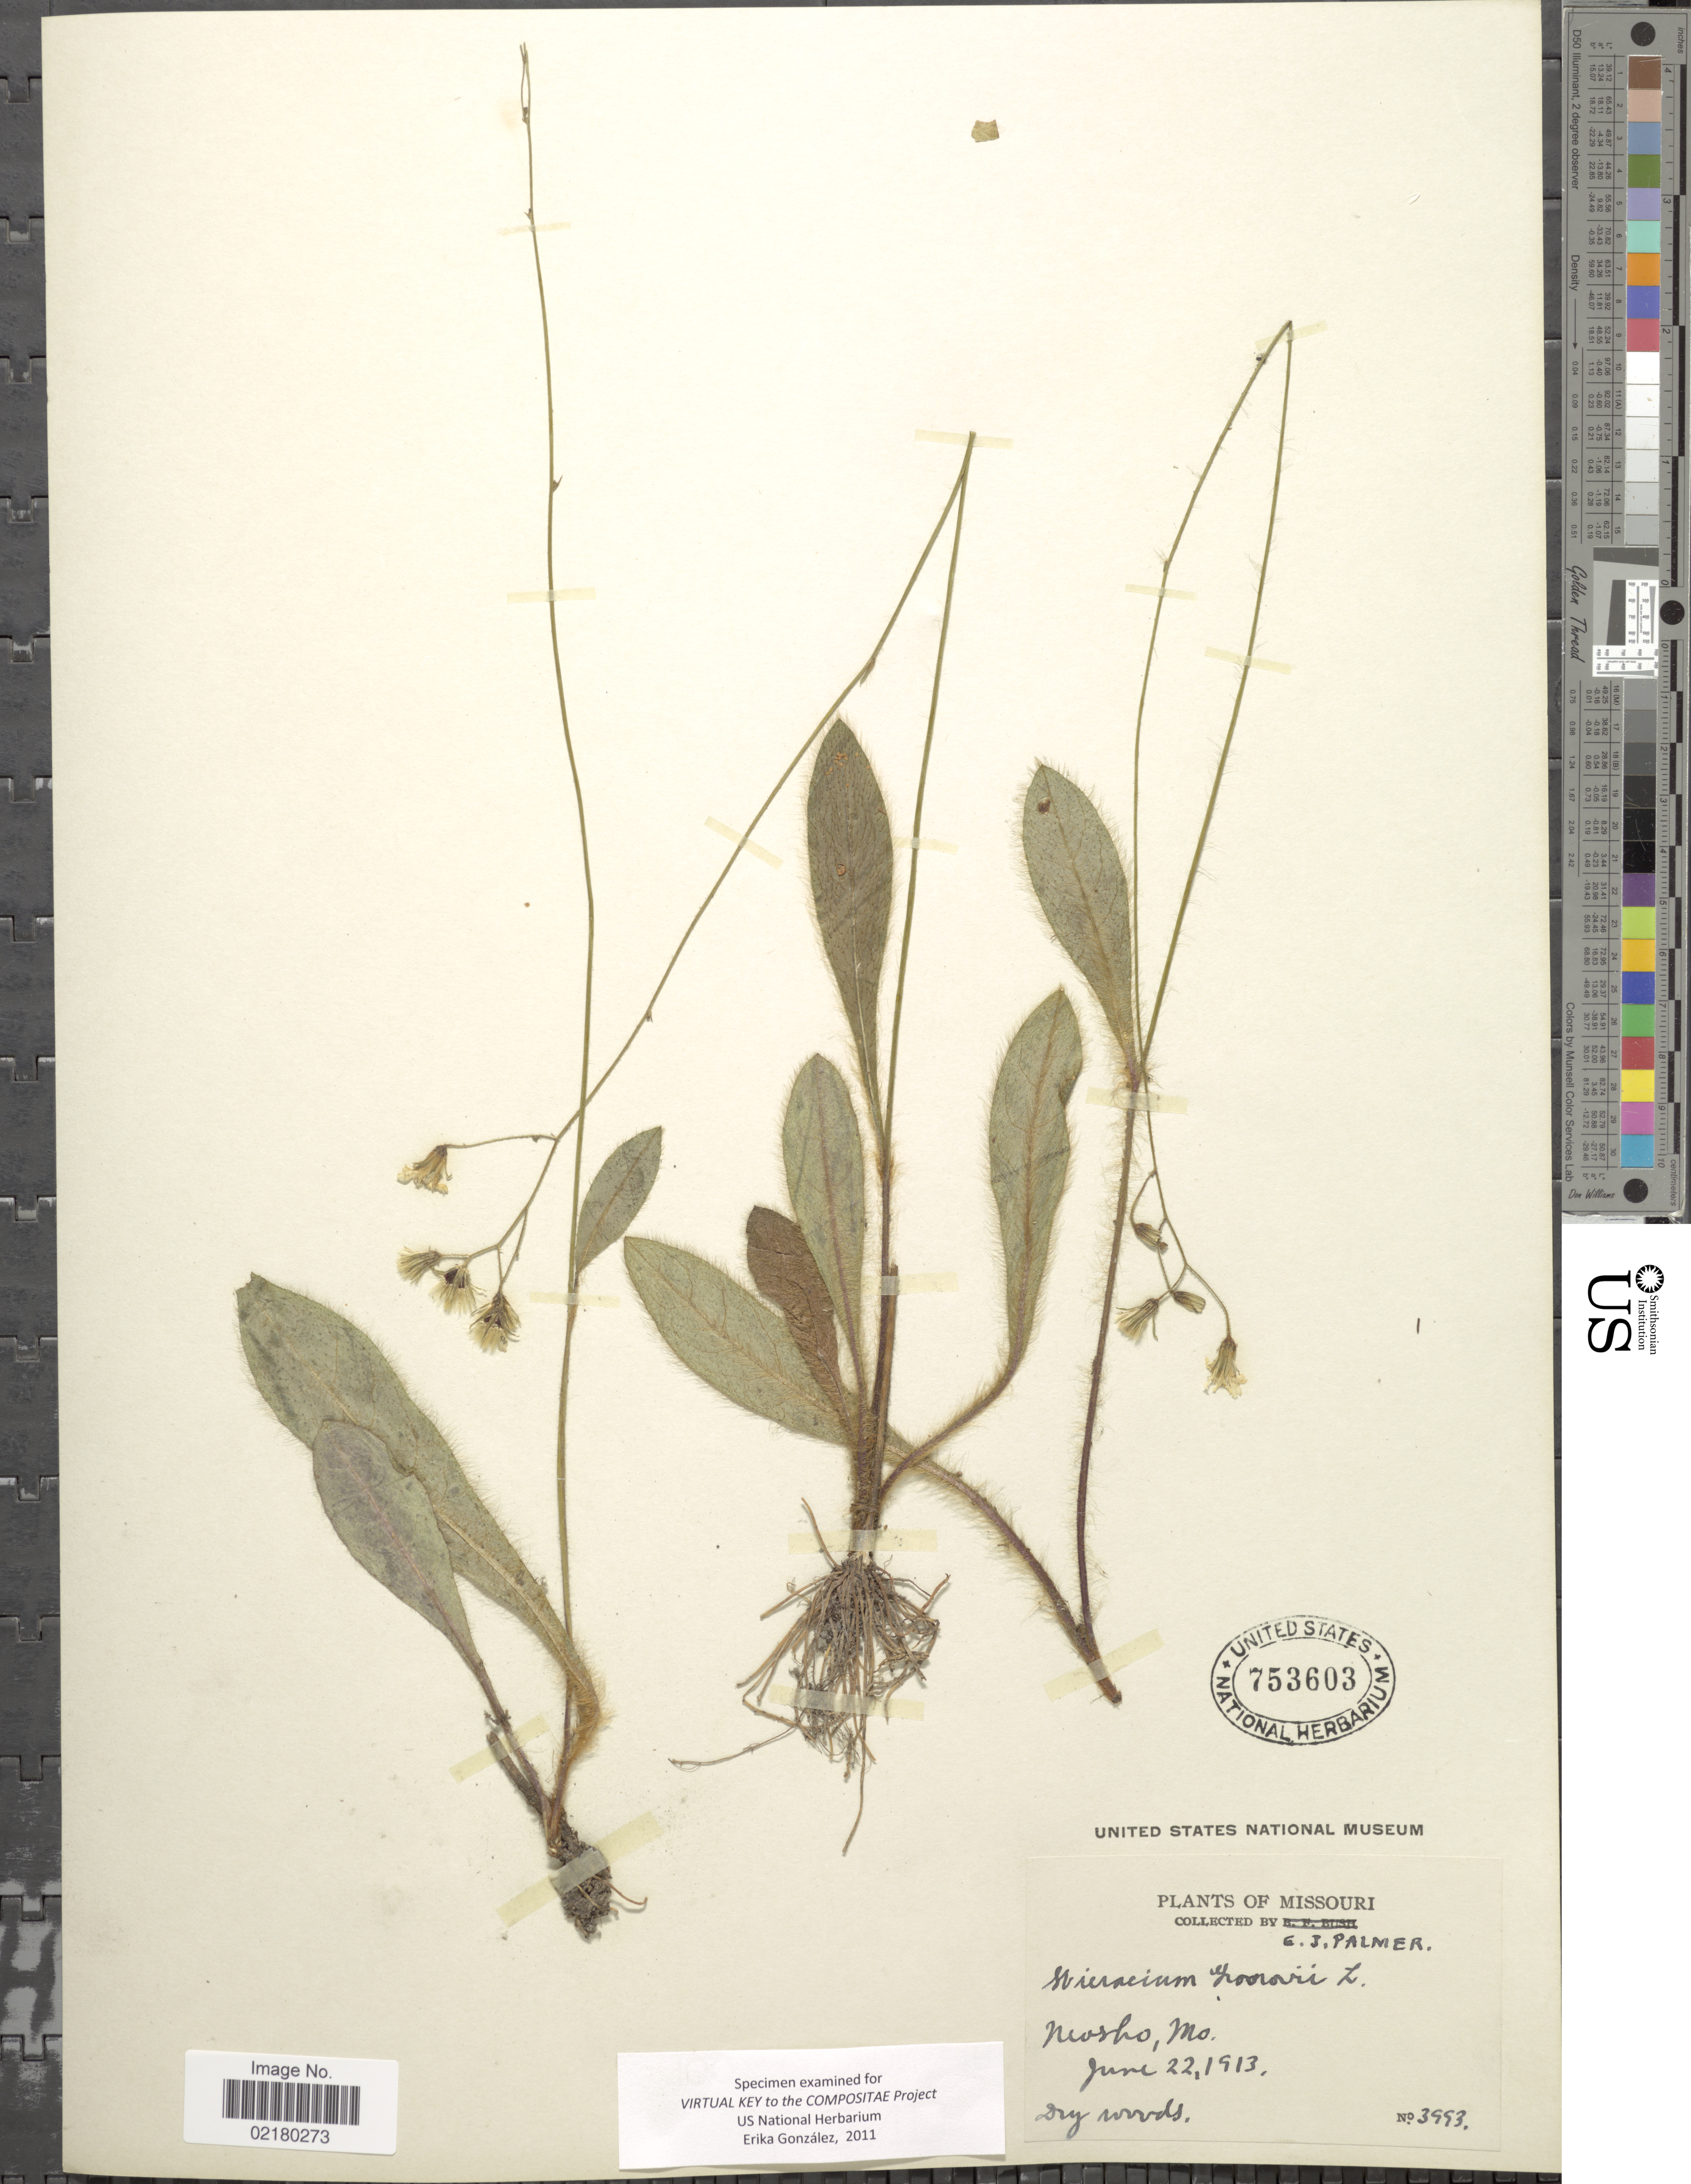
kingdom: Plantae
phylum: Tracheophyta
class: Magnoliopsida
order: Asterales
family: Asteraceae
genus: Hieracium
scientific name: Hieracium gronovii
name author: L.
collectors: E. J. Palmer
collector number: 3993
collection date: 1913-06-22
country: United States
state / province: Missouri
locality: Mosho, dry woods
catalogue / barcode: US 753603